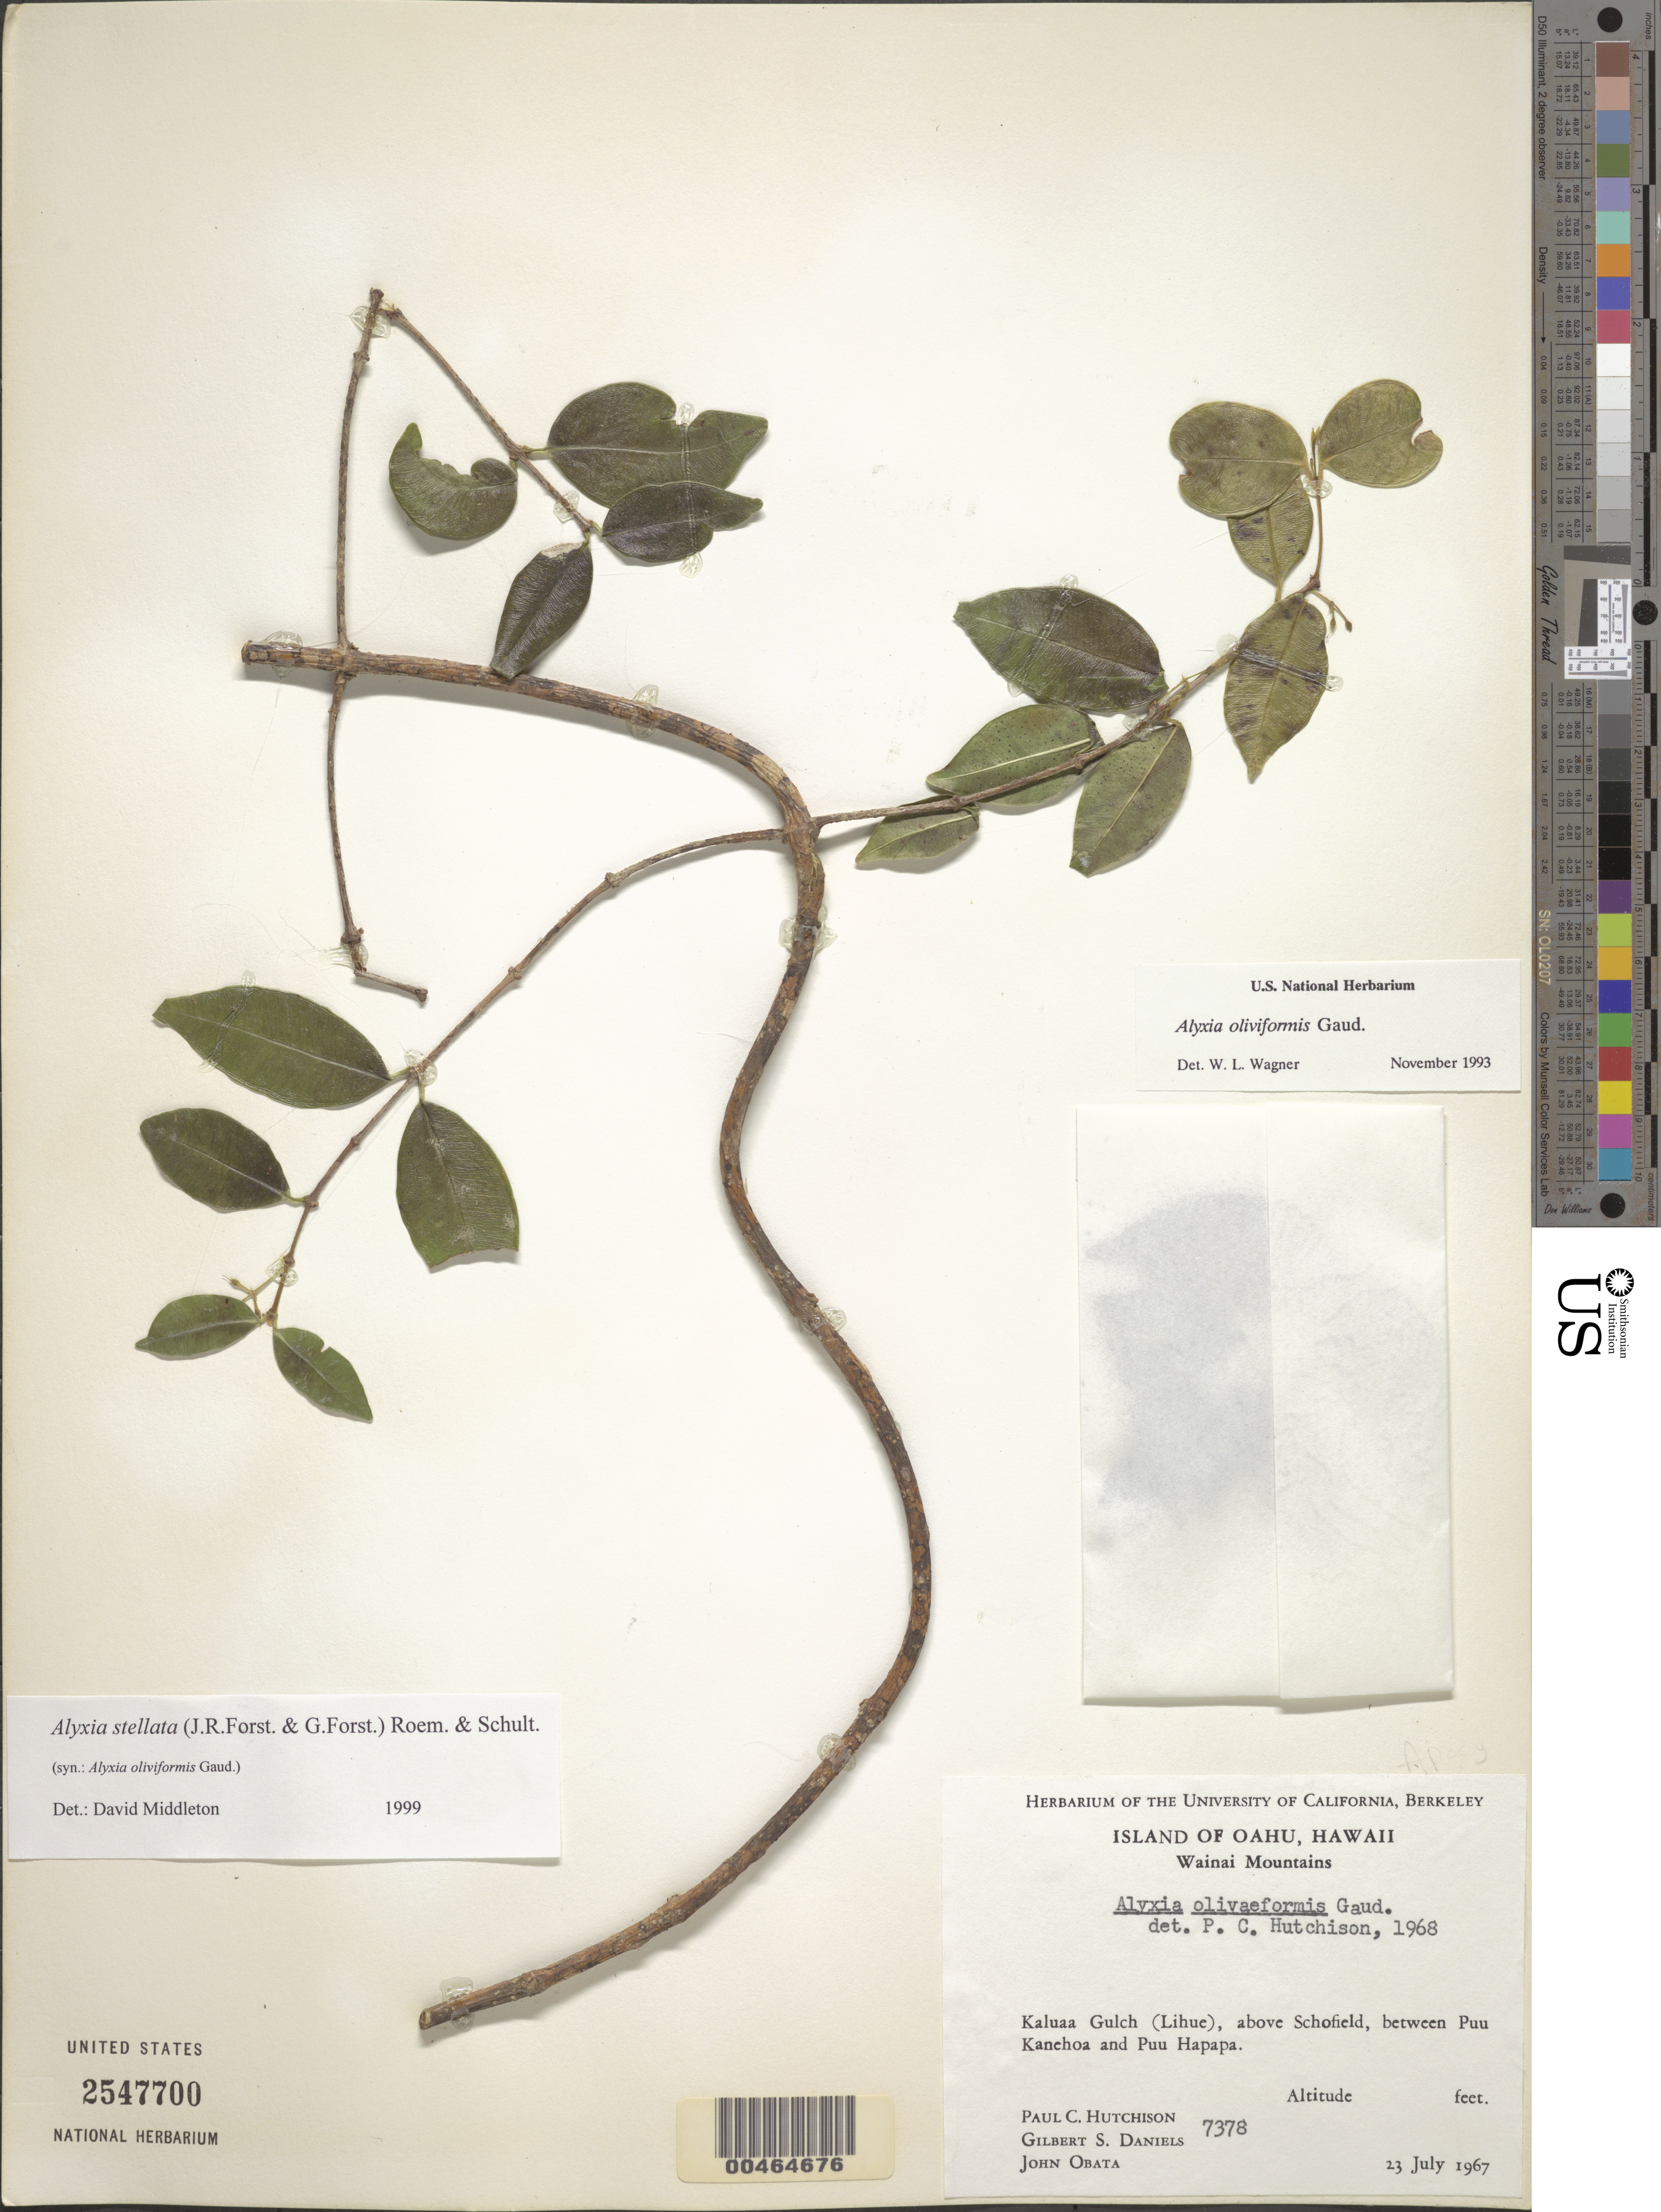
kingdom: Plantae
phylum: Tracheophyta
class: Magnoliopsida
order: Gentianales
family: Apocynaceae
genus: Alyxia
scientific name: Alyxia stellata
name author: (J.R. Forst. & G. Forst.) Roem. & Schult.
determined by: Middleton, D. J.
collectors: P. C. Hutchison, G. S. Daniels & J. Obata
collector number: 7378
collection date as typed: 23 Jul 1967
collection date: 1967-07-23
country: United States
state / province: Hawaii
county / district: Honolulu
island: Oahu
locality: Kaluaa Gulch (Lihue), above Schofield, between Puu Kanehoa and Puu Hapapa, Wainai Mts.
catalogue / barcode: US 2547700